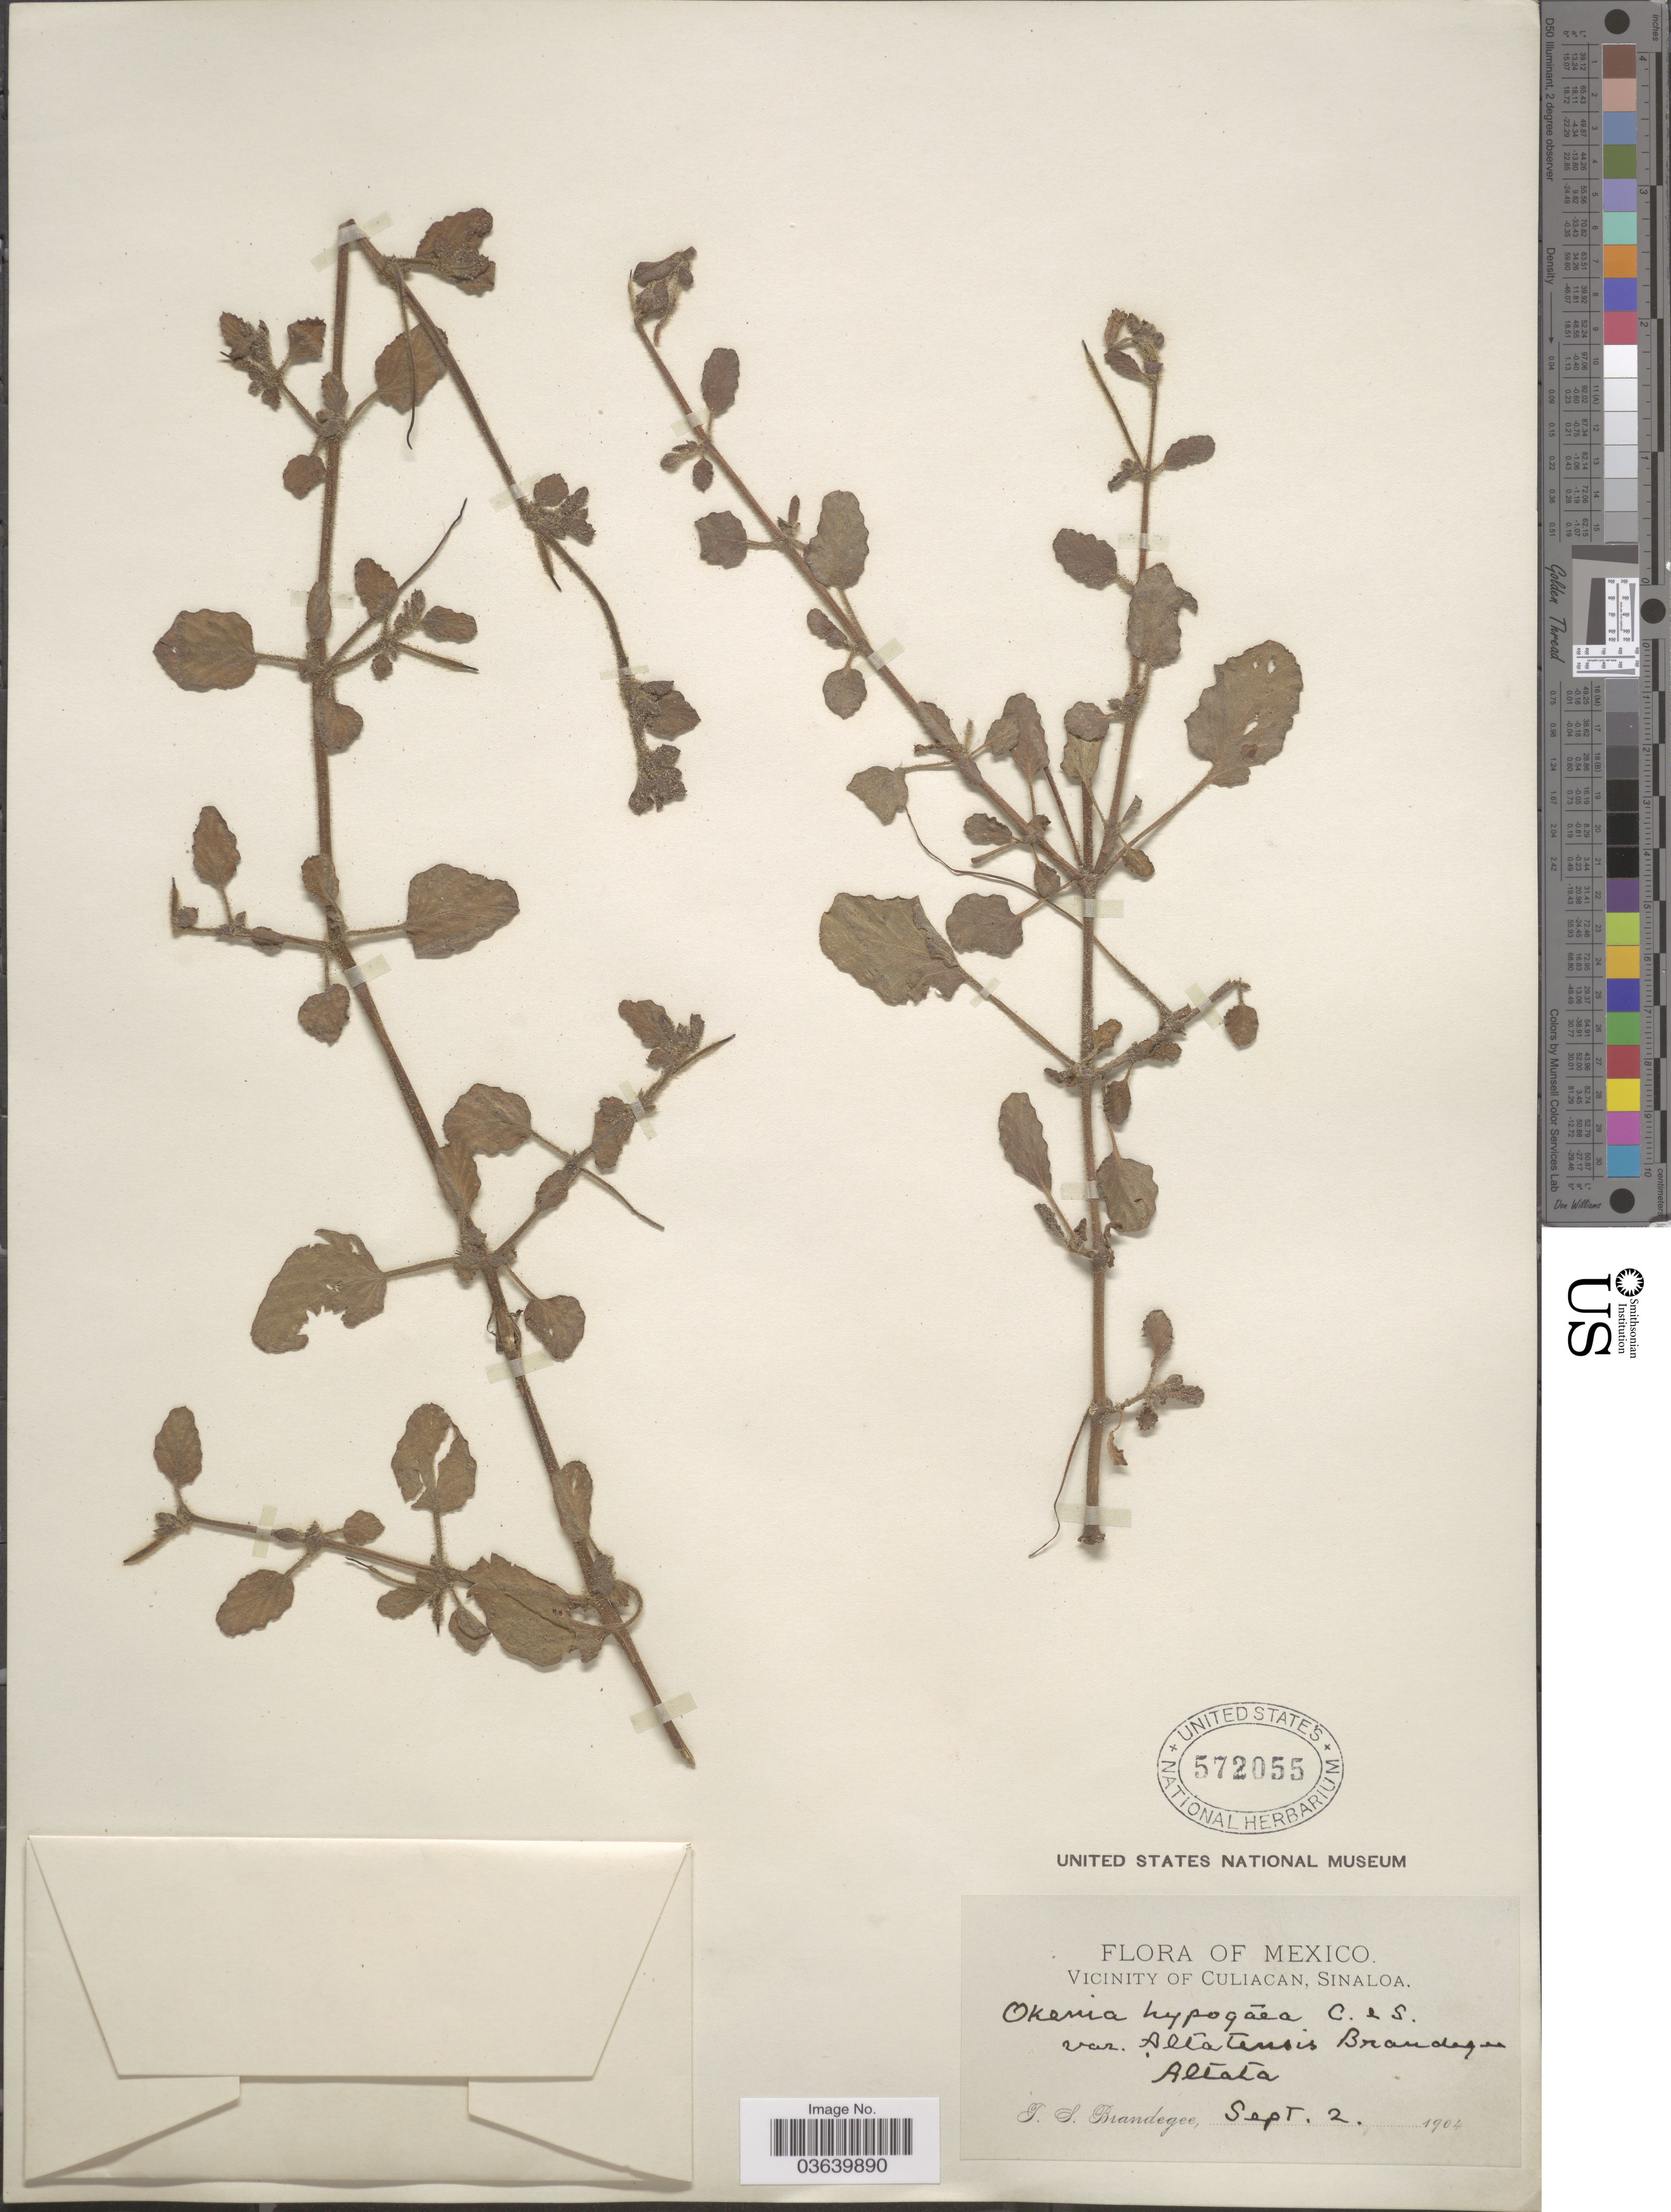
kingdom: Plantae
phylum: Tracheophyta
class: Magnoliopsida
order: Caryophyllales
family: Nyctaginaceae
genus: Okenia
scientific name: Okenia hypogaea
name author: Schltdl. & Cham.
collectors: T. S. Brandegee (herbarium)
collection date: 1904-09-02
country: Mexico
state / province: Sinaloa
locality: Vicinity of Culiacan. Altata.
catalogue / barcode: US 572055